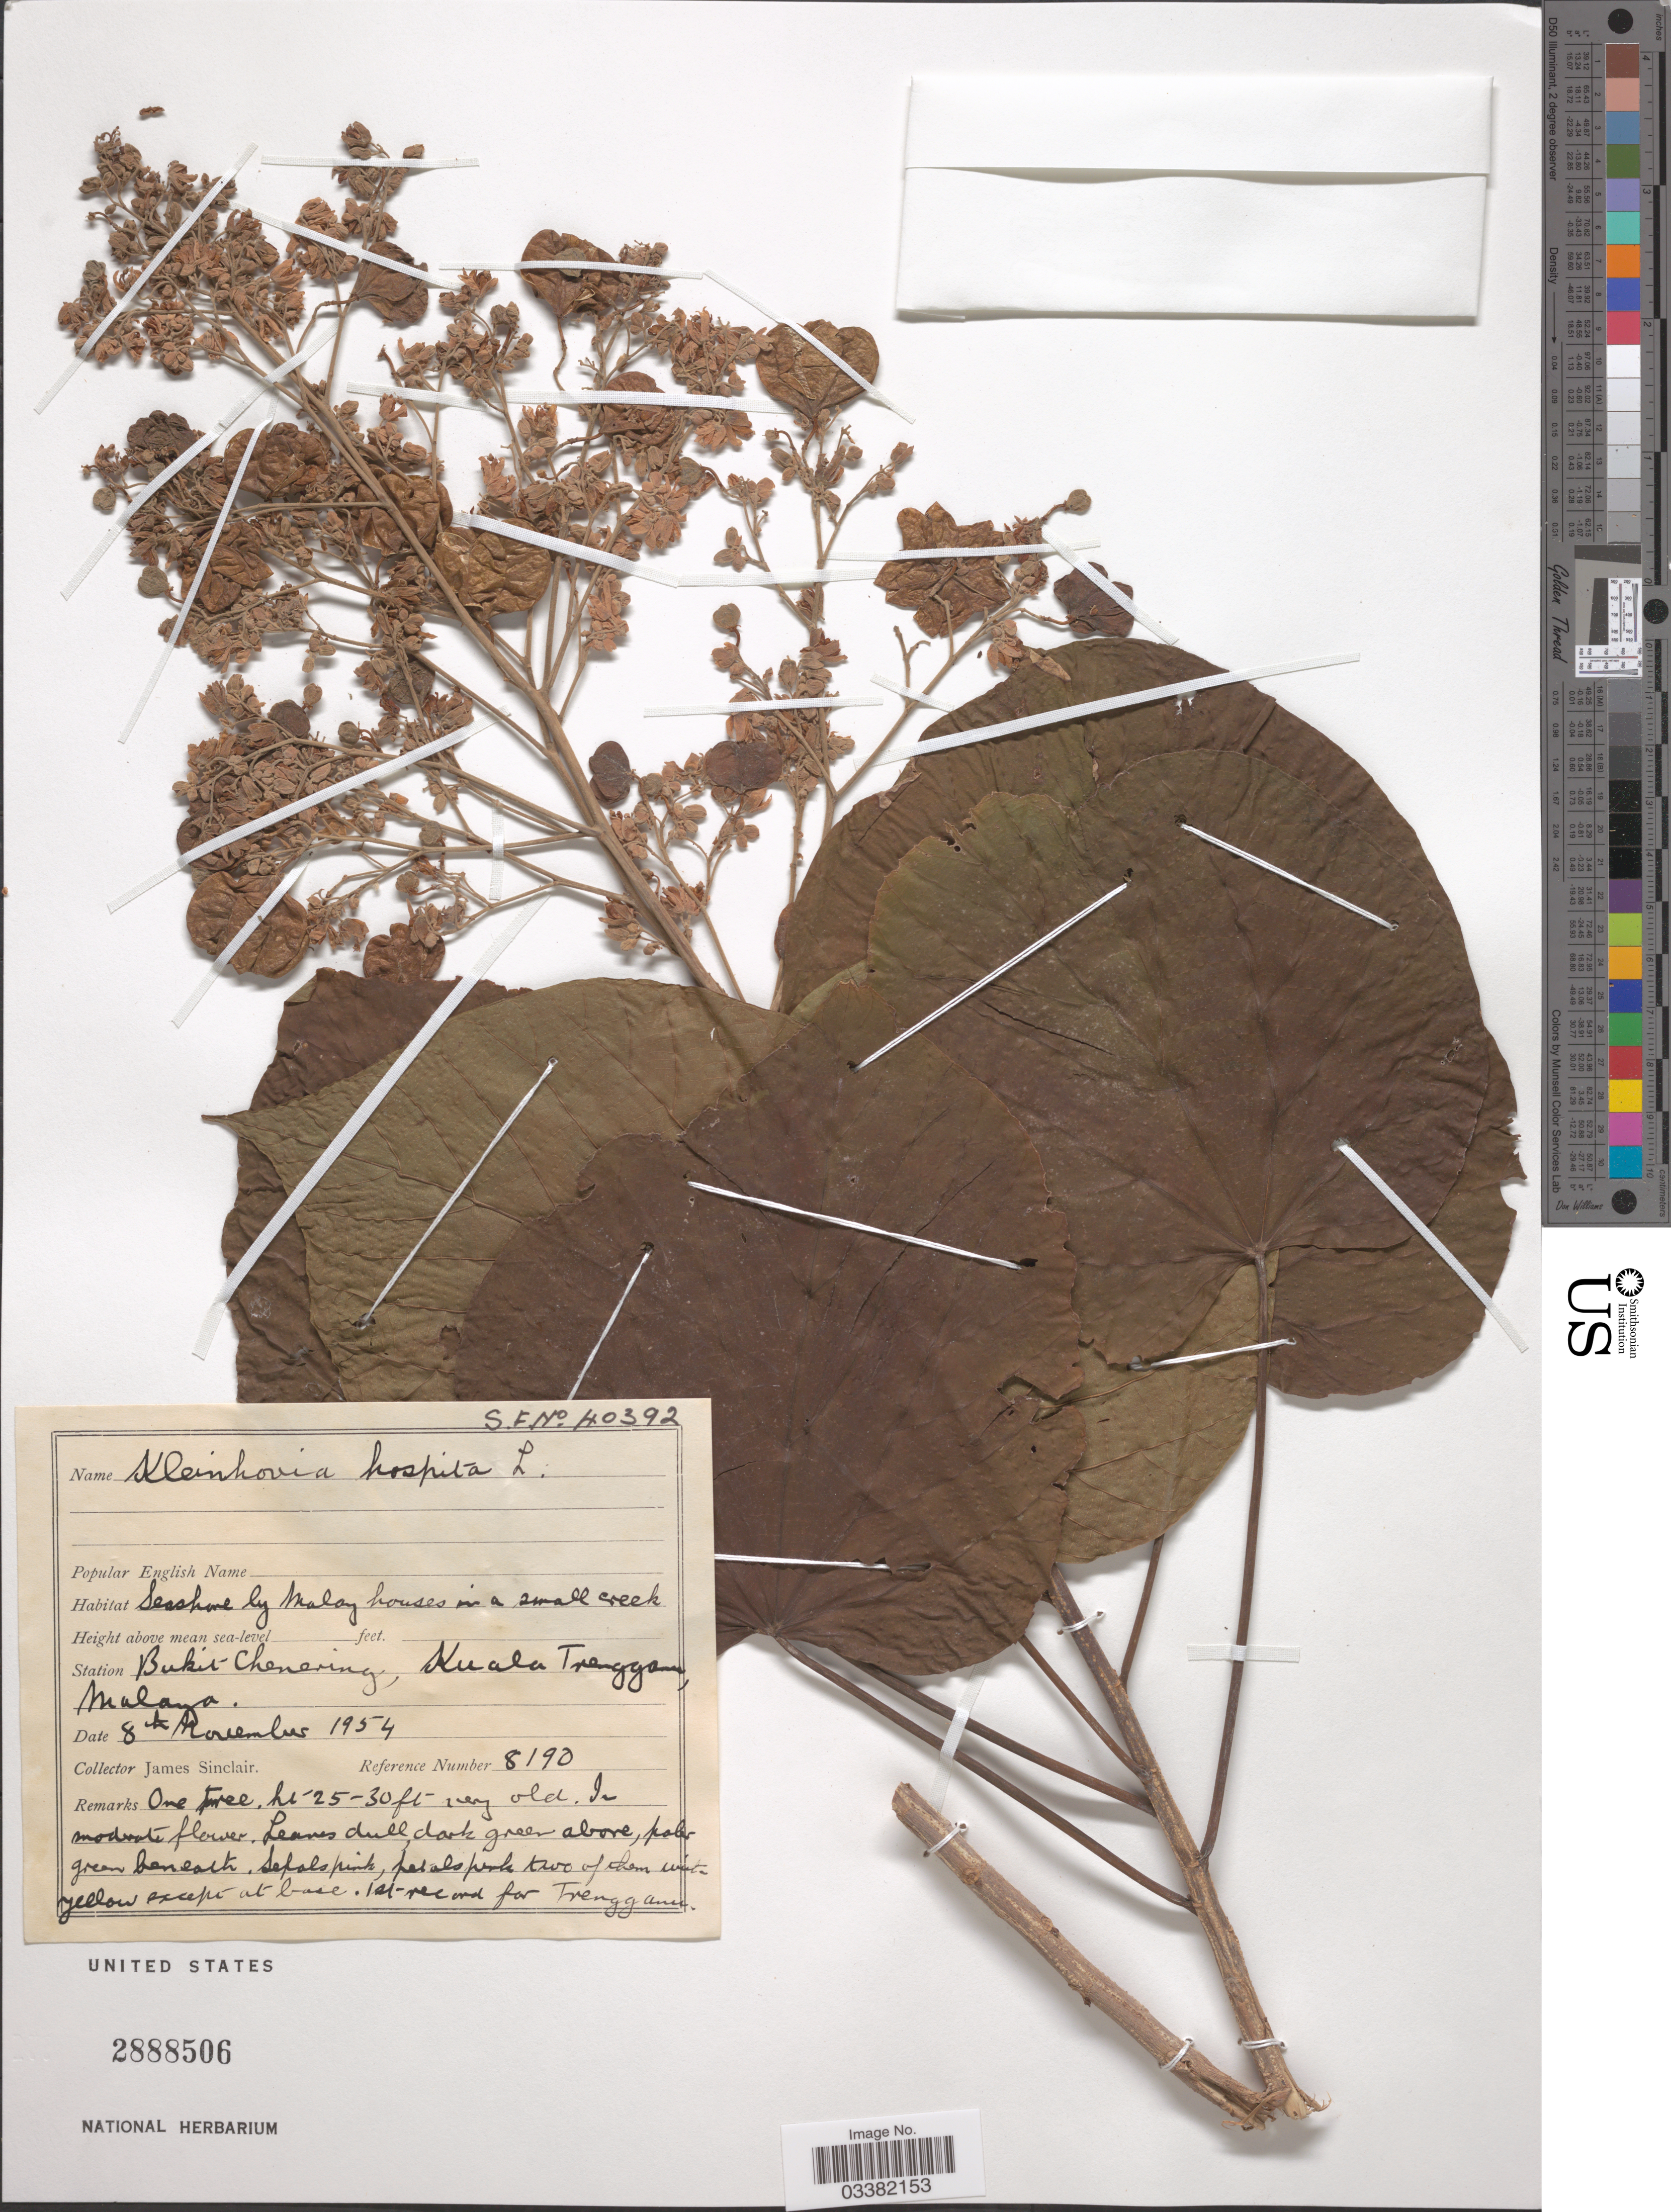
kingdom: Plantae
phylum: Tracheophyta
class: Magnoliopsida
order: Malvales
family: Malvaceae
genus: Kleinhovia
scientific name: Kleinhovia hospita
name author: L.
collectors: J. Sinclair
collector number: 8190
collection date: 1954-11-08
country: Malaysia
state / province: Terengganu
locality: Station Bukit Chenering, Kuala Trengganu, Malaya.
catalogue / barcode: US 2888506